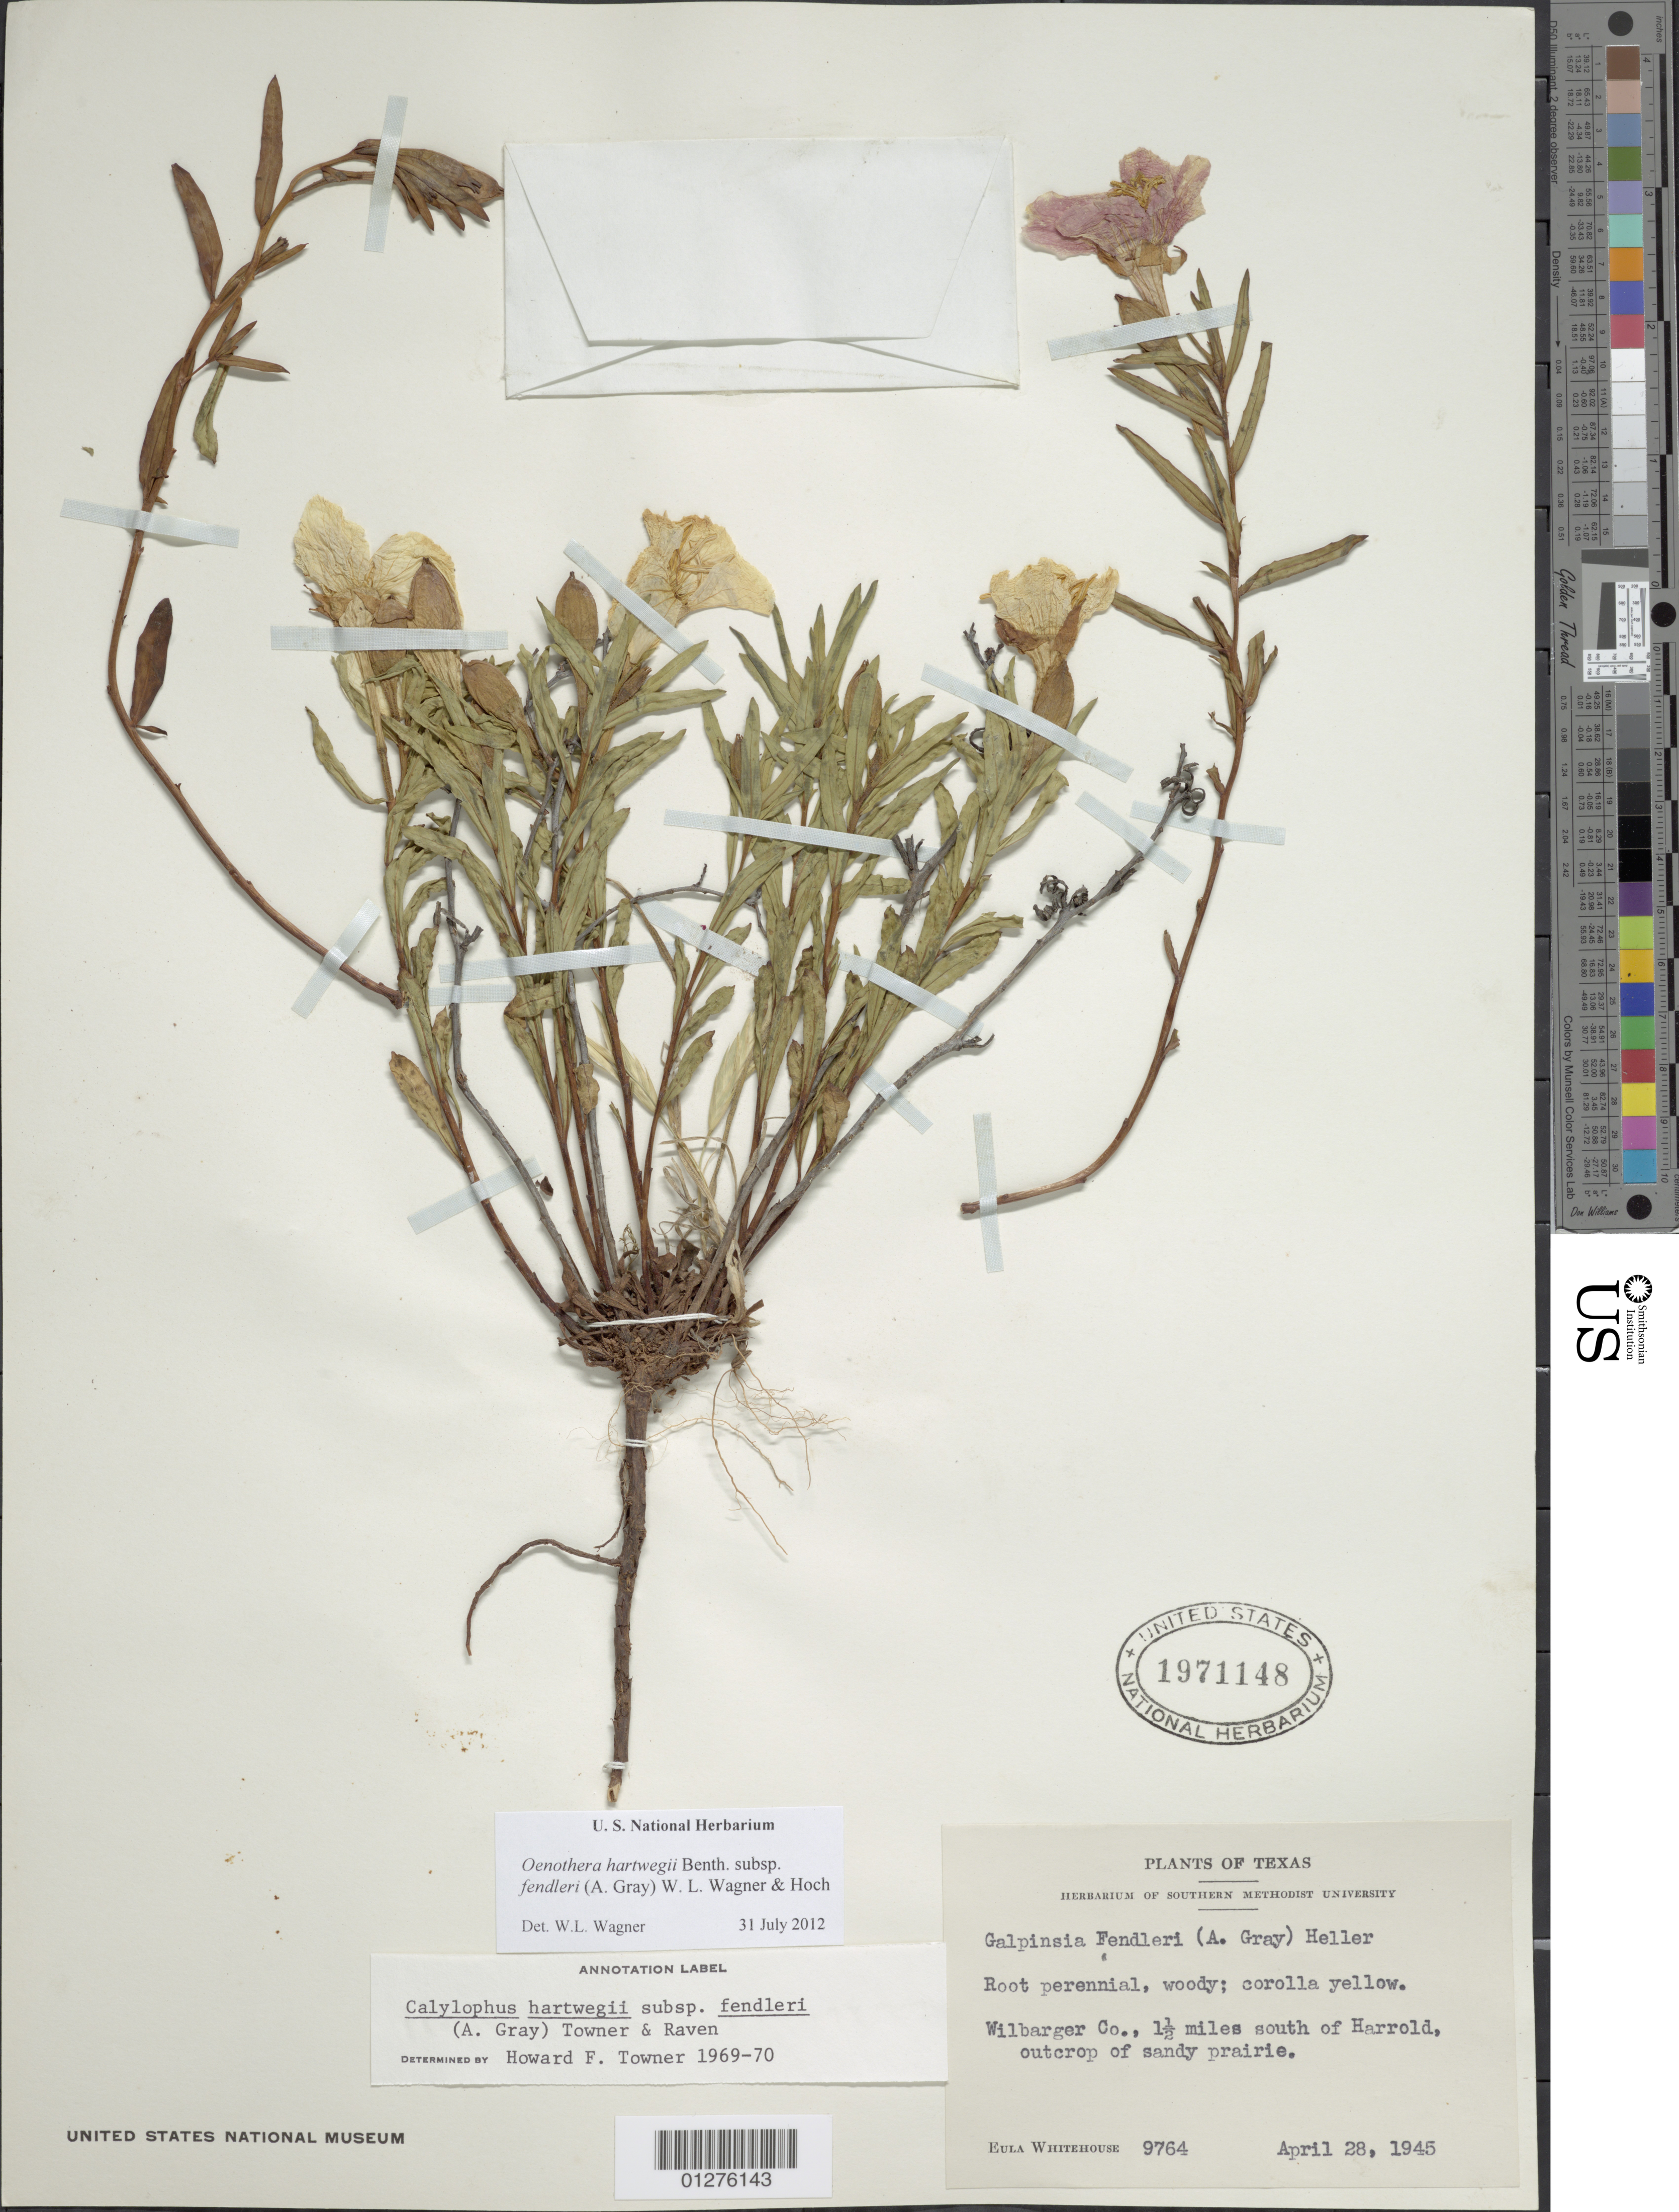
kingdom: Plantae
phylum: Tracheophyta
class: Magnoliopsida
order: Myrtales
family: Onagraceae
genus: Oenothera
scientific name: Oenothera hartwegii subsp. fendleri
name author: (A. Gray) W.L. Wagner & Hoch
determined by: Wagner, W. L., (BOT), Smithsonian Institution - National Museum of Natural History (UNITED STATES)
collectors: E. Whitehouse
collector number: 9764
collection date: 1945-04-28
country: United States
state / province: Texas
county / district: Wilbarger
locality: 11/2 miles south of Harrold.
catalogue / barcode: US 1971148